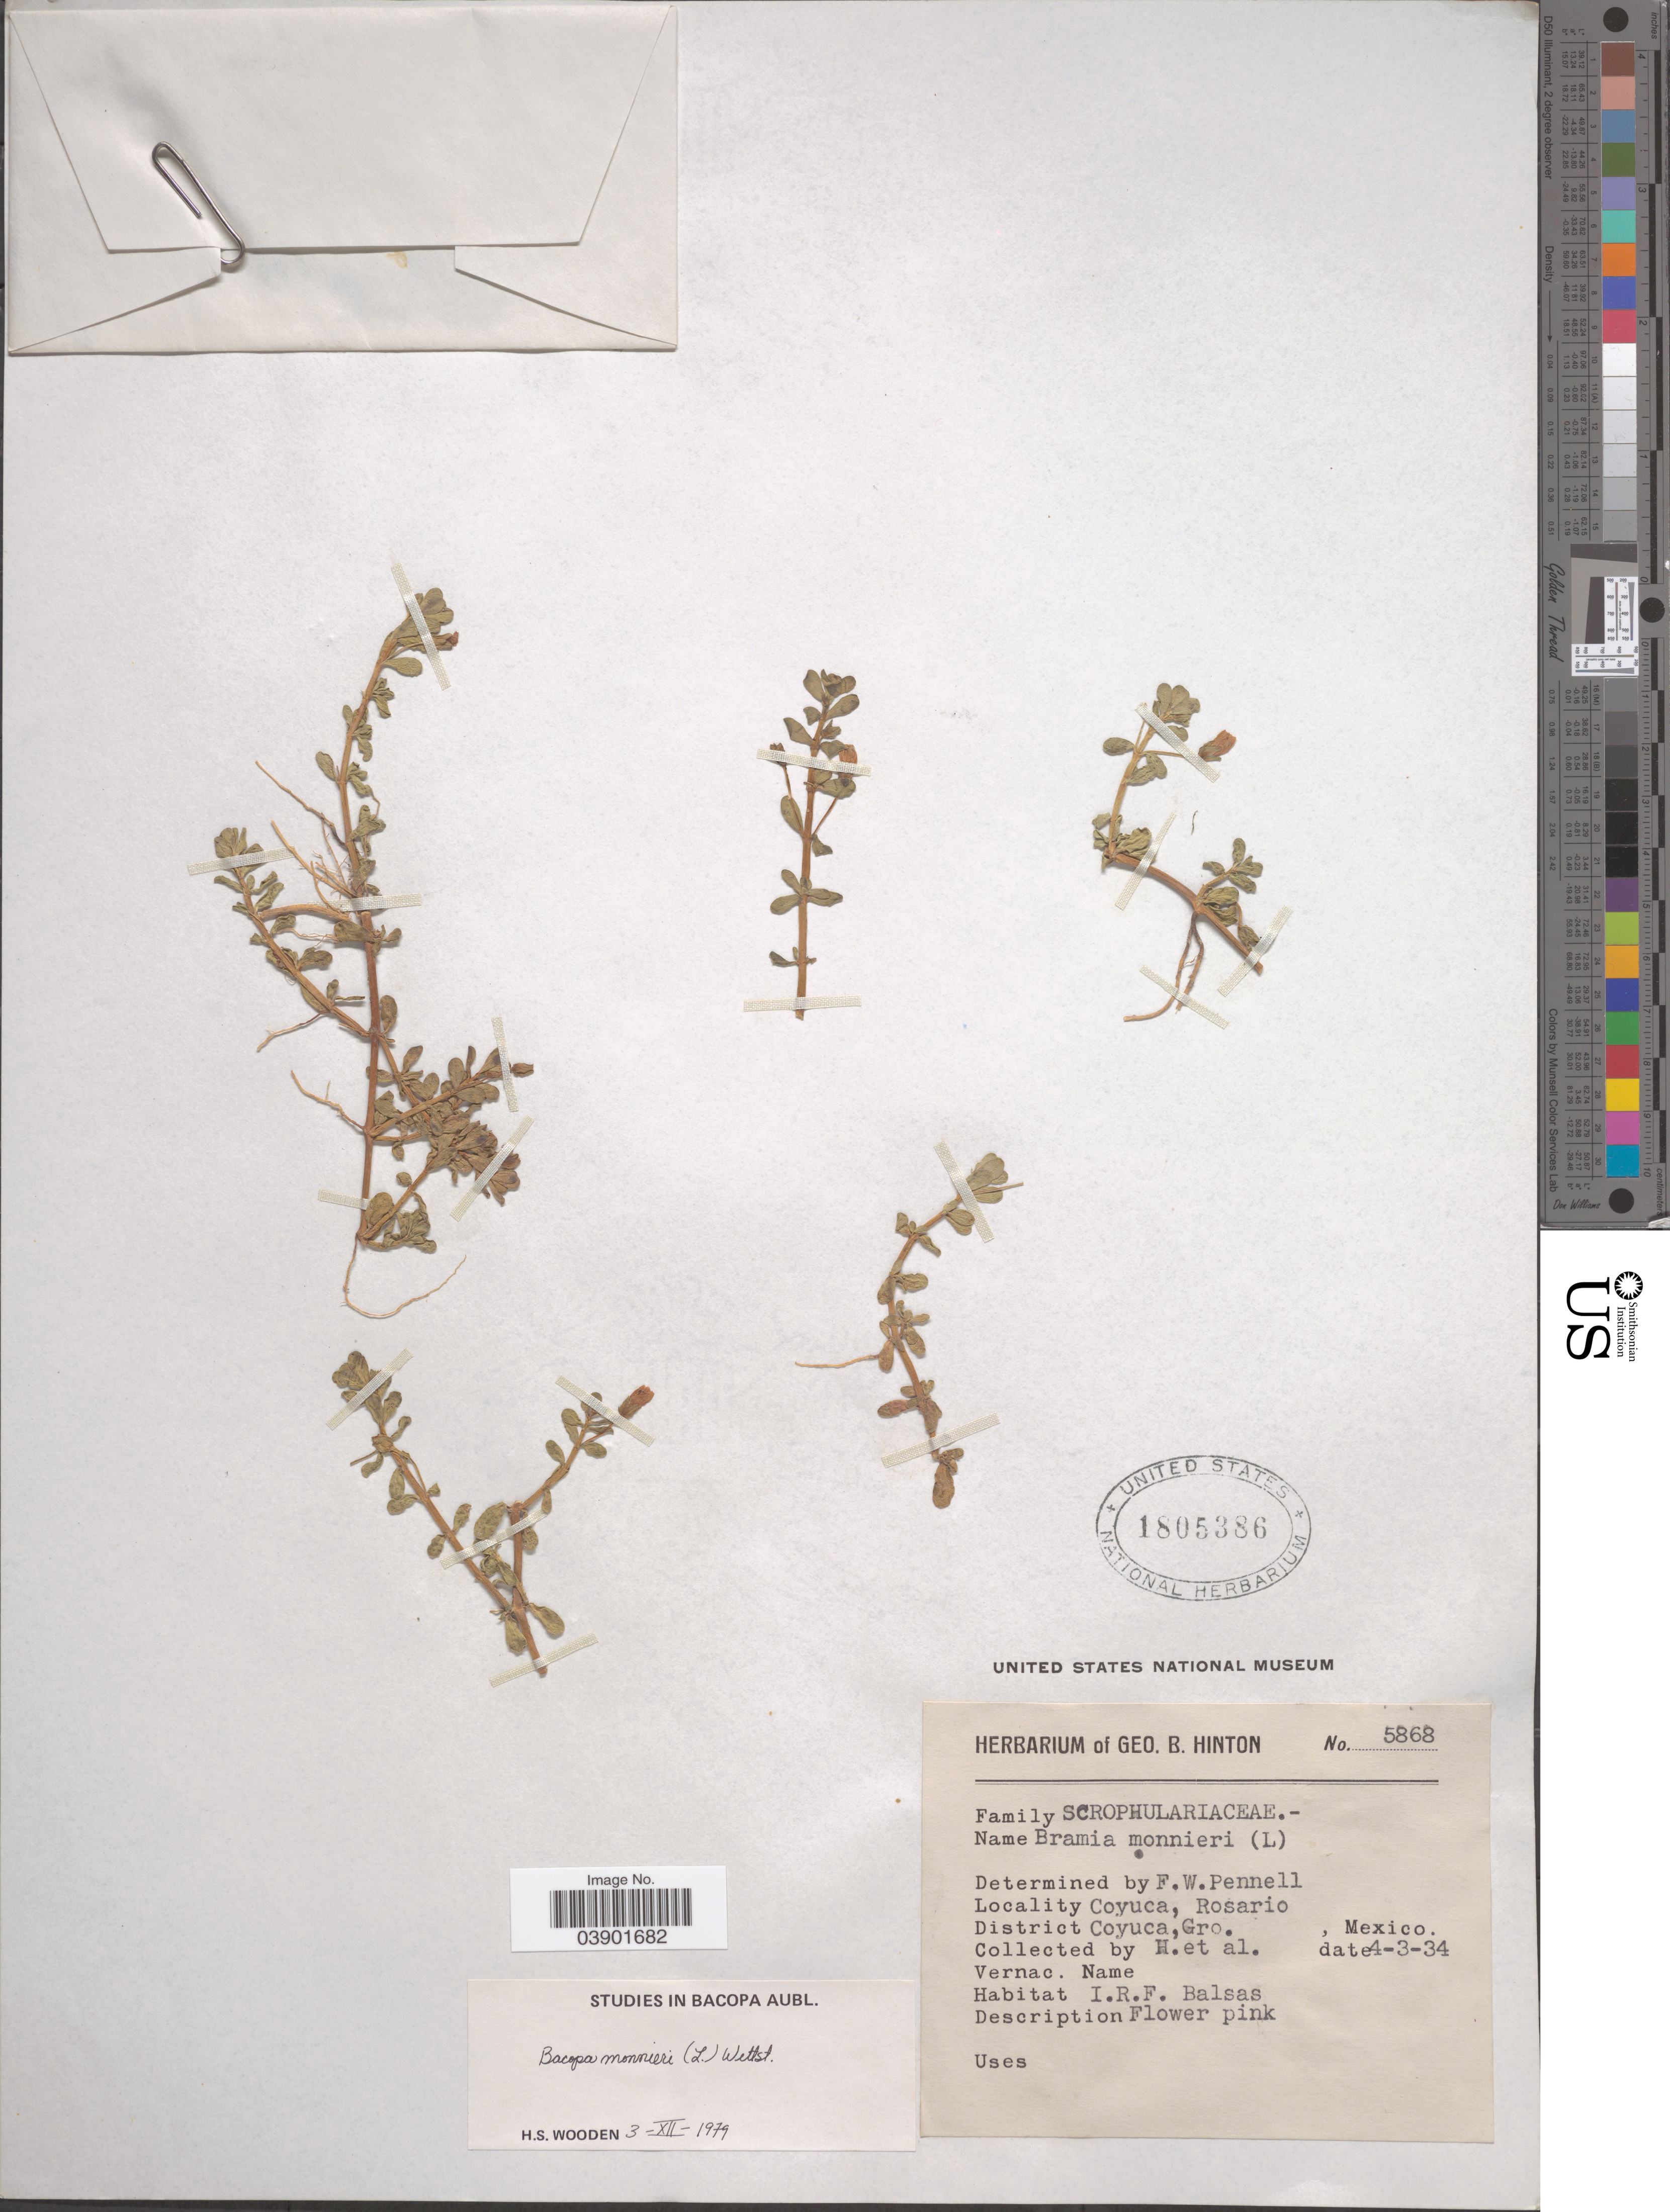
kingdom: Plantae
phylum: Tracheophyta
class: Magnoliopsida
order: Lamiales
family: Plantaginaceae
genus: Bacopa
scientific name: Bacopa monnieri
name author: (L.) Pennell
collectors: G. B. Hinton & et al.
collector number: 5868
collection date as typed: Transcribed d/m/y: 4/3/34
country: Mexico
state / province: Guerrero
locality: Coyuca, Rosario. District Coyuca.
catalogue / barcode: US 1805386